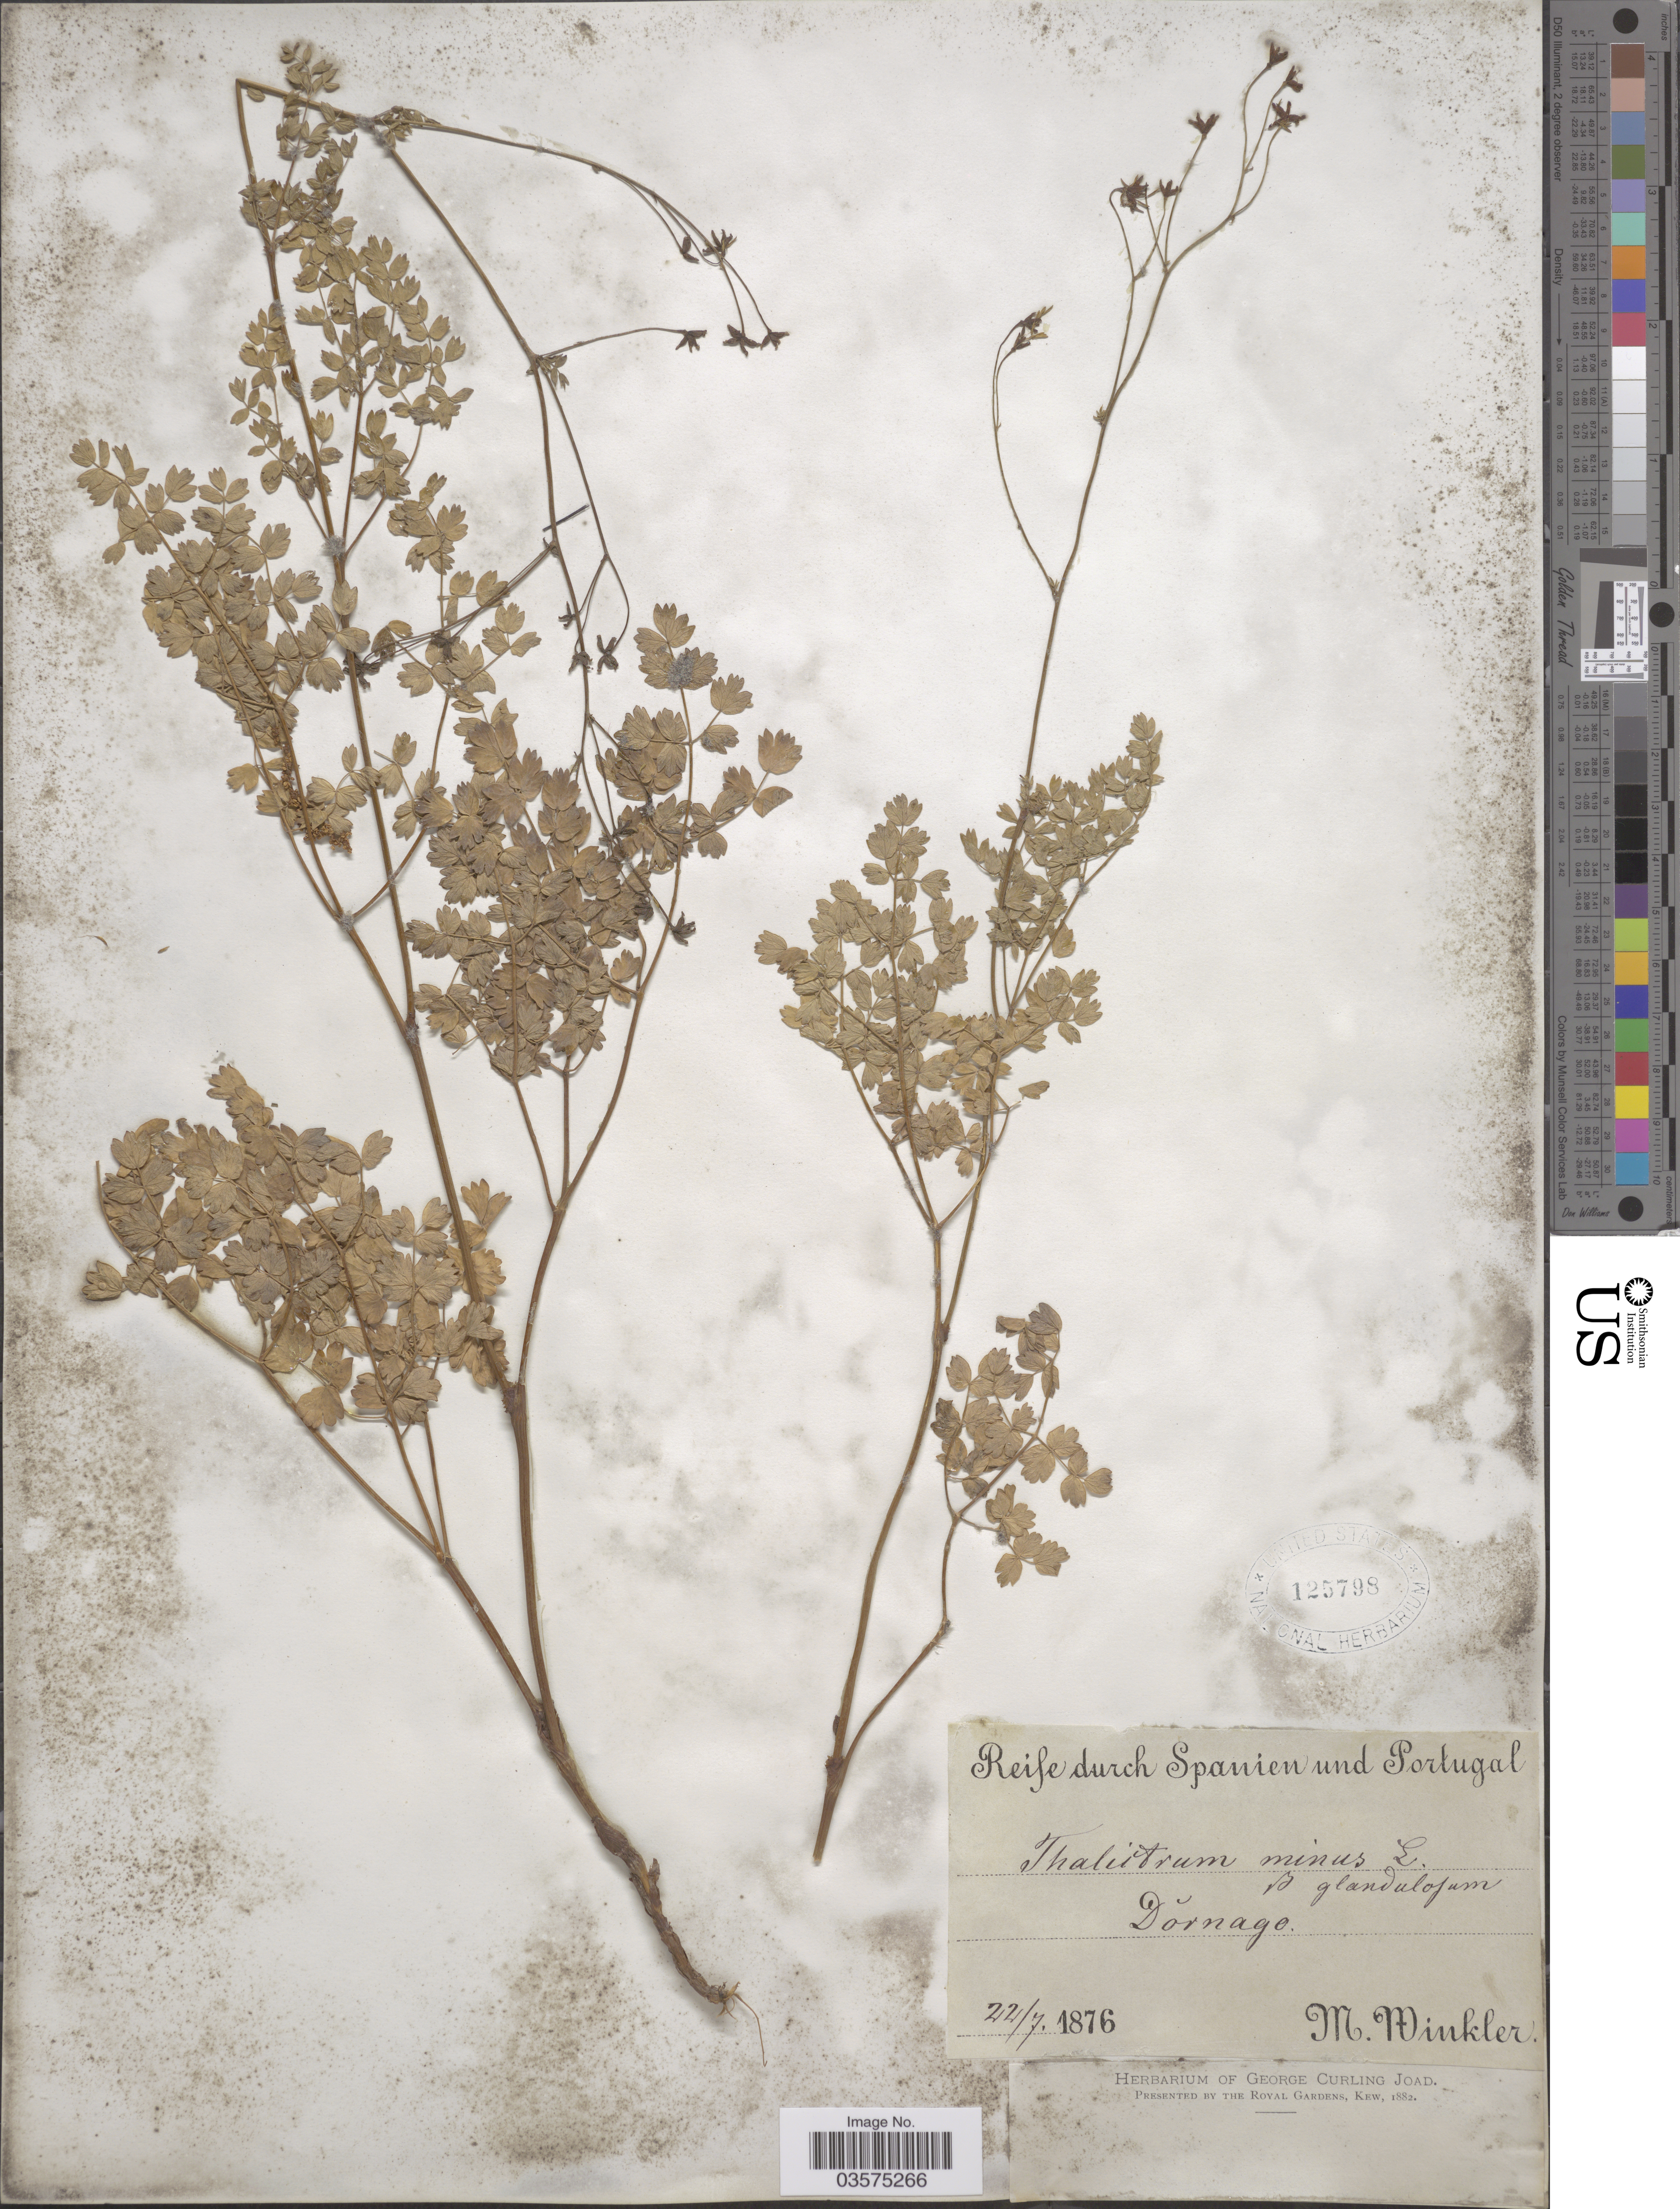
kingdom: Plantae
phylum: Tracheophyta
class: Magnoliopsida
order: Ranunculales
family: Ranunculaceae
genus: Thalictrum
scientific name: Thalictrum minus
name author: L.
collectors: M. Winkler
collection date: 1876-07-22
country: Spain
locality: Spanien und Portugal. Dornago.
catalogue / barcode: US 125798